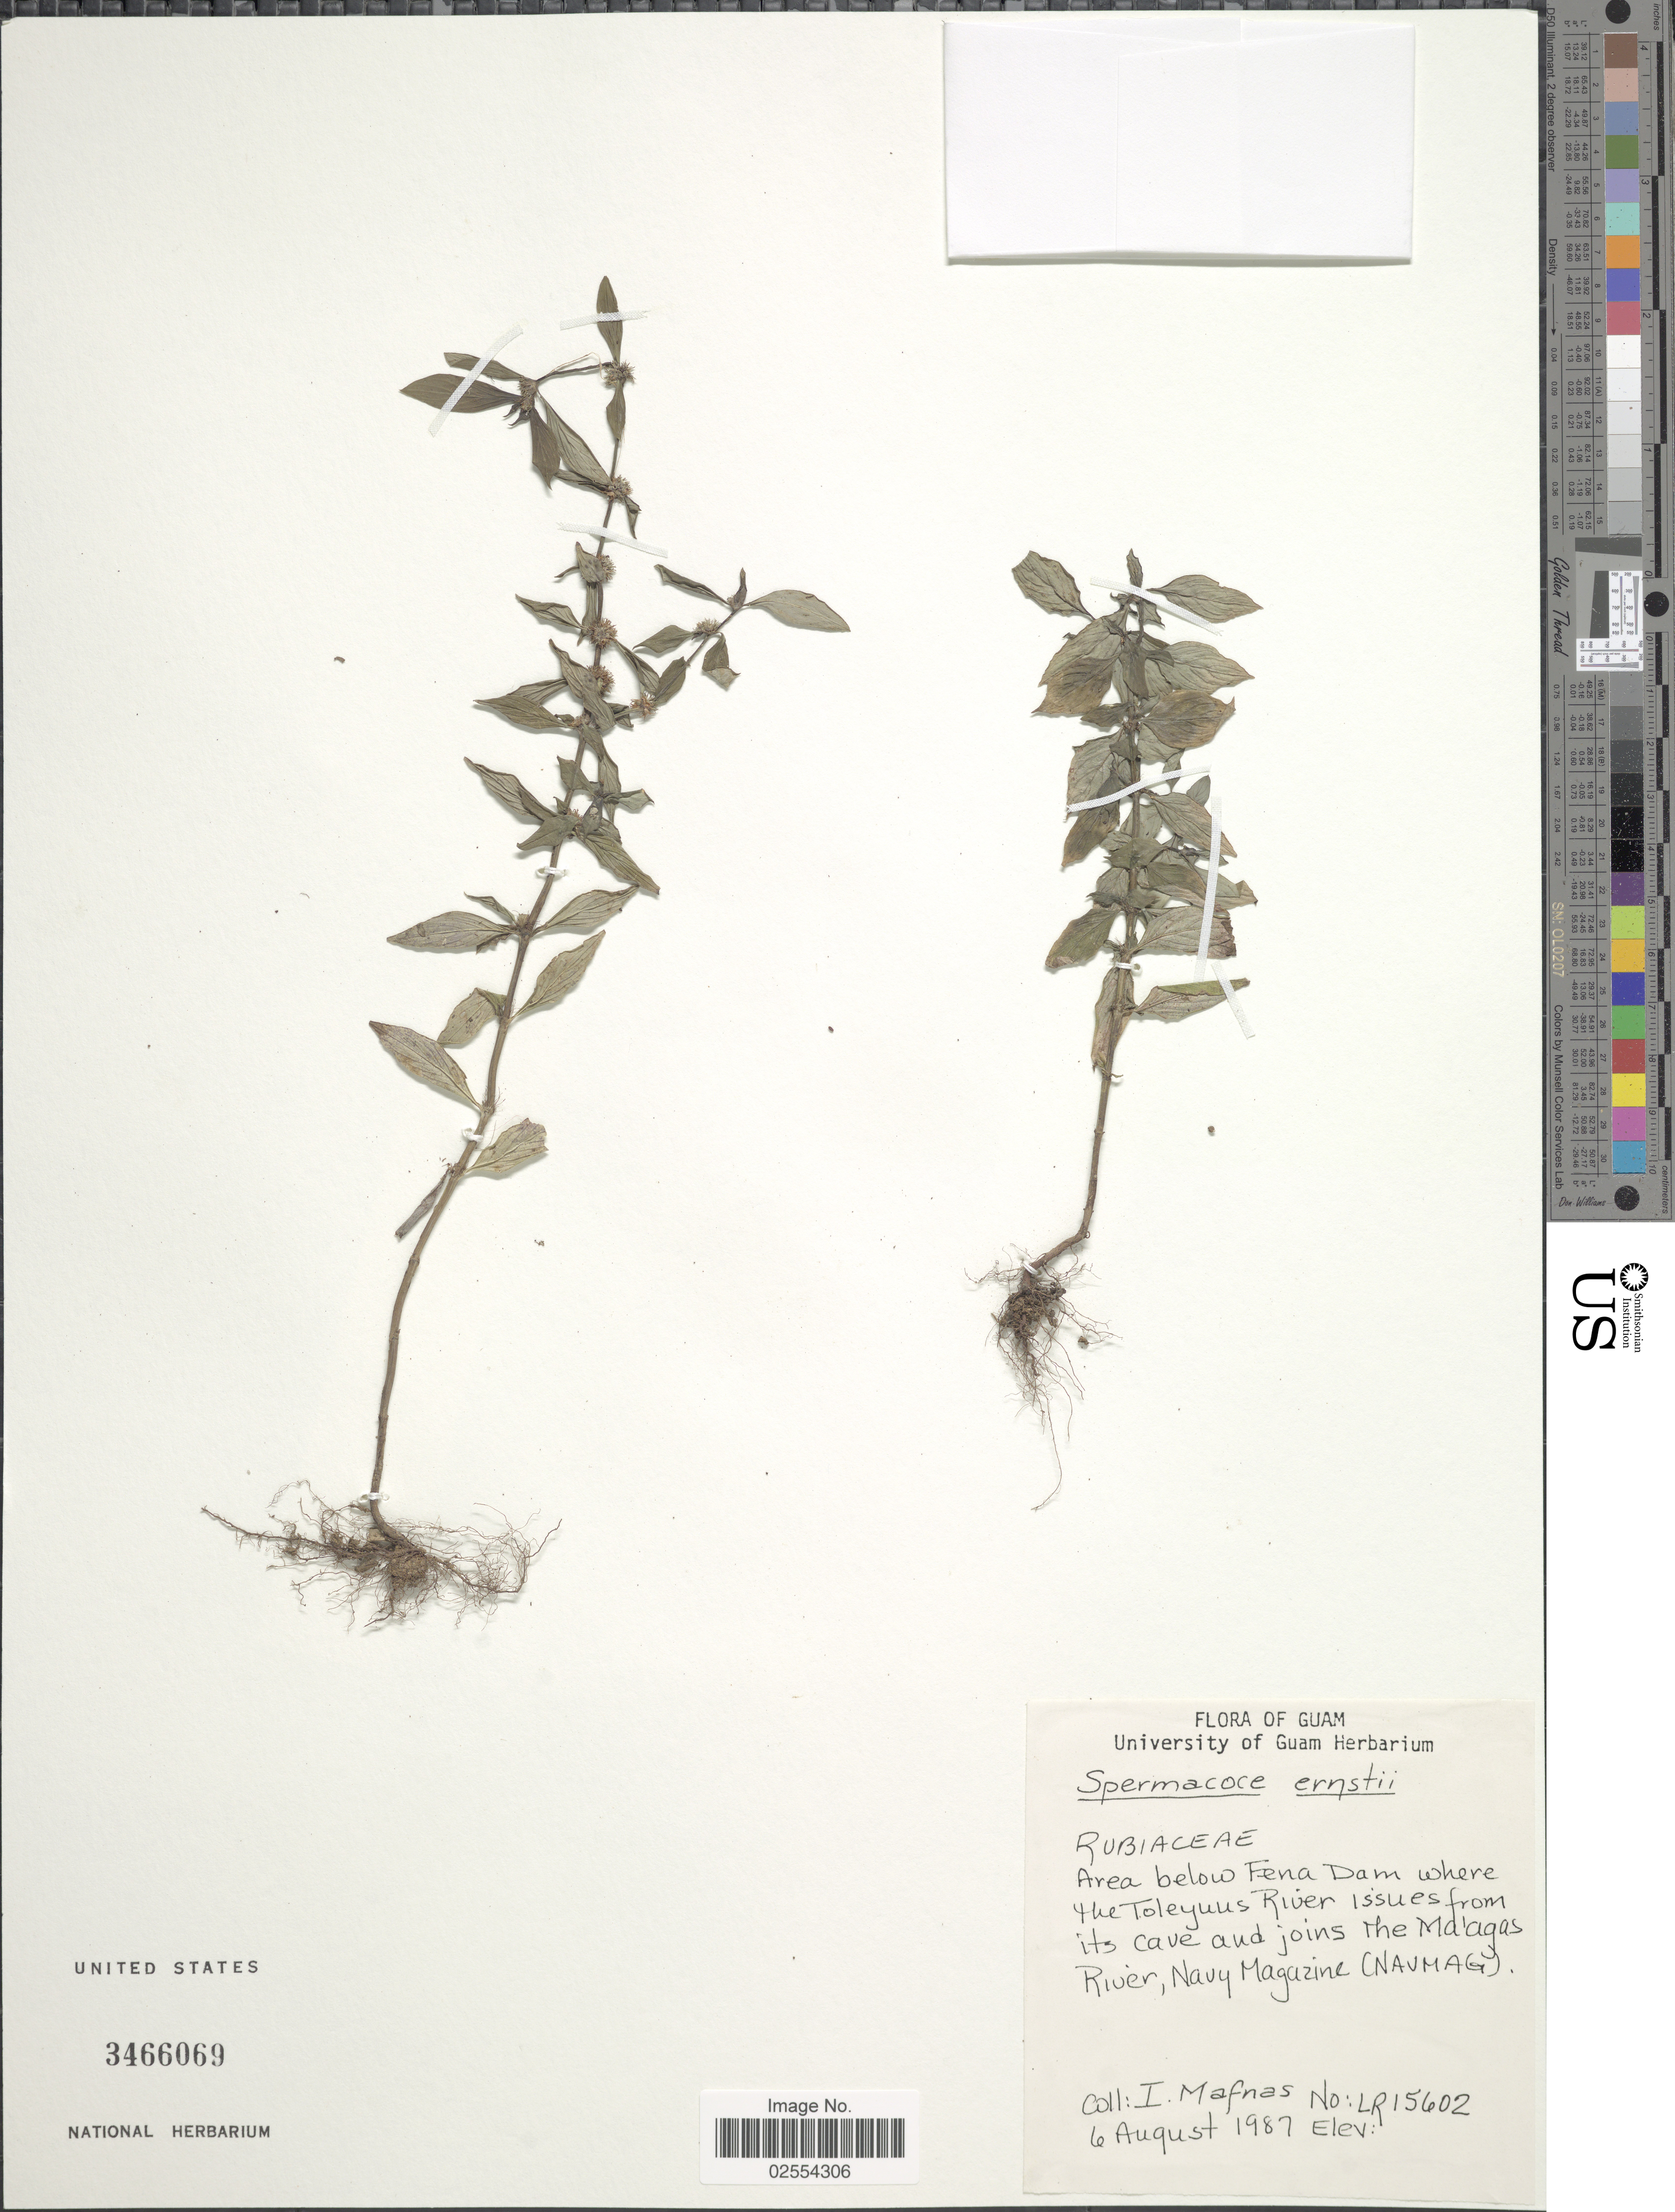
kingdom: Plantae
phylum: Tracheophyta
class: Magnoliopsida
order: Gentianales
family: Rubiaceae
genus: Spermacoce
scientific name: Spermacoce ernstii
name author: Fosberg & D.A. Powell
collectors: I. Mafnas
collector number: LR 15602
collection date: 1987-08-06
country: Guam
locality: Area below Fena Dam where the Toleyuus River Issues from its cave and joins the Ma'agas River, Navy Magazine (NAVMAG)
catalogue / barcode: US 3466069